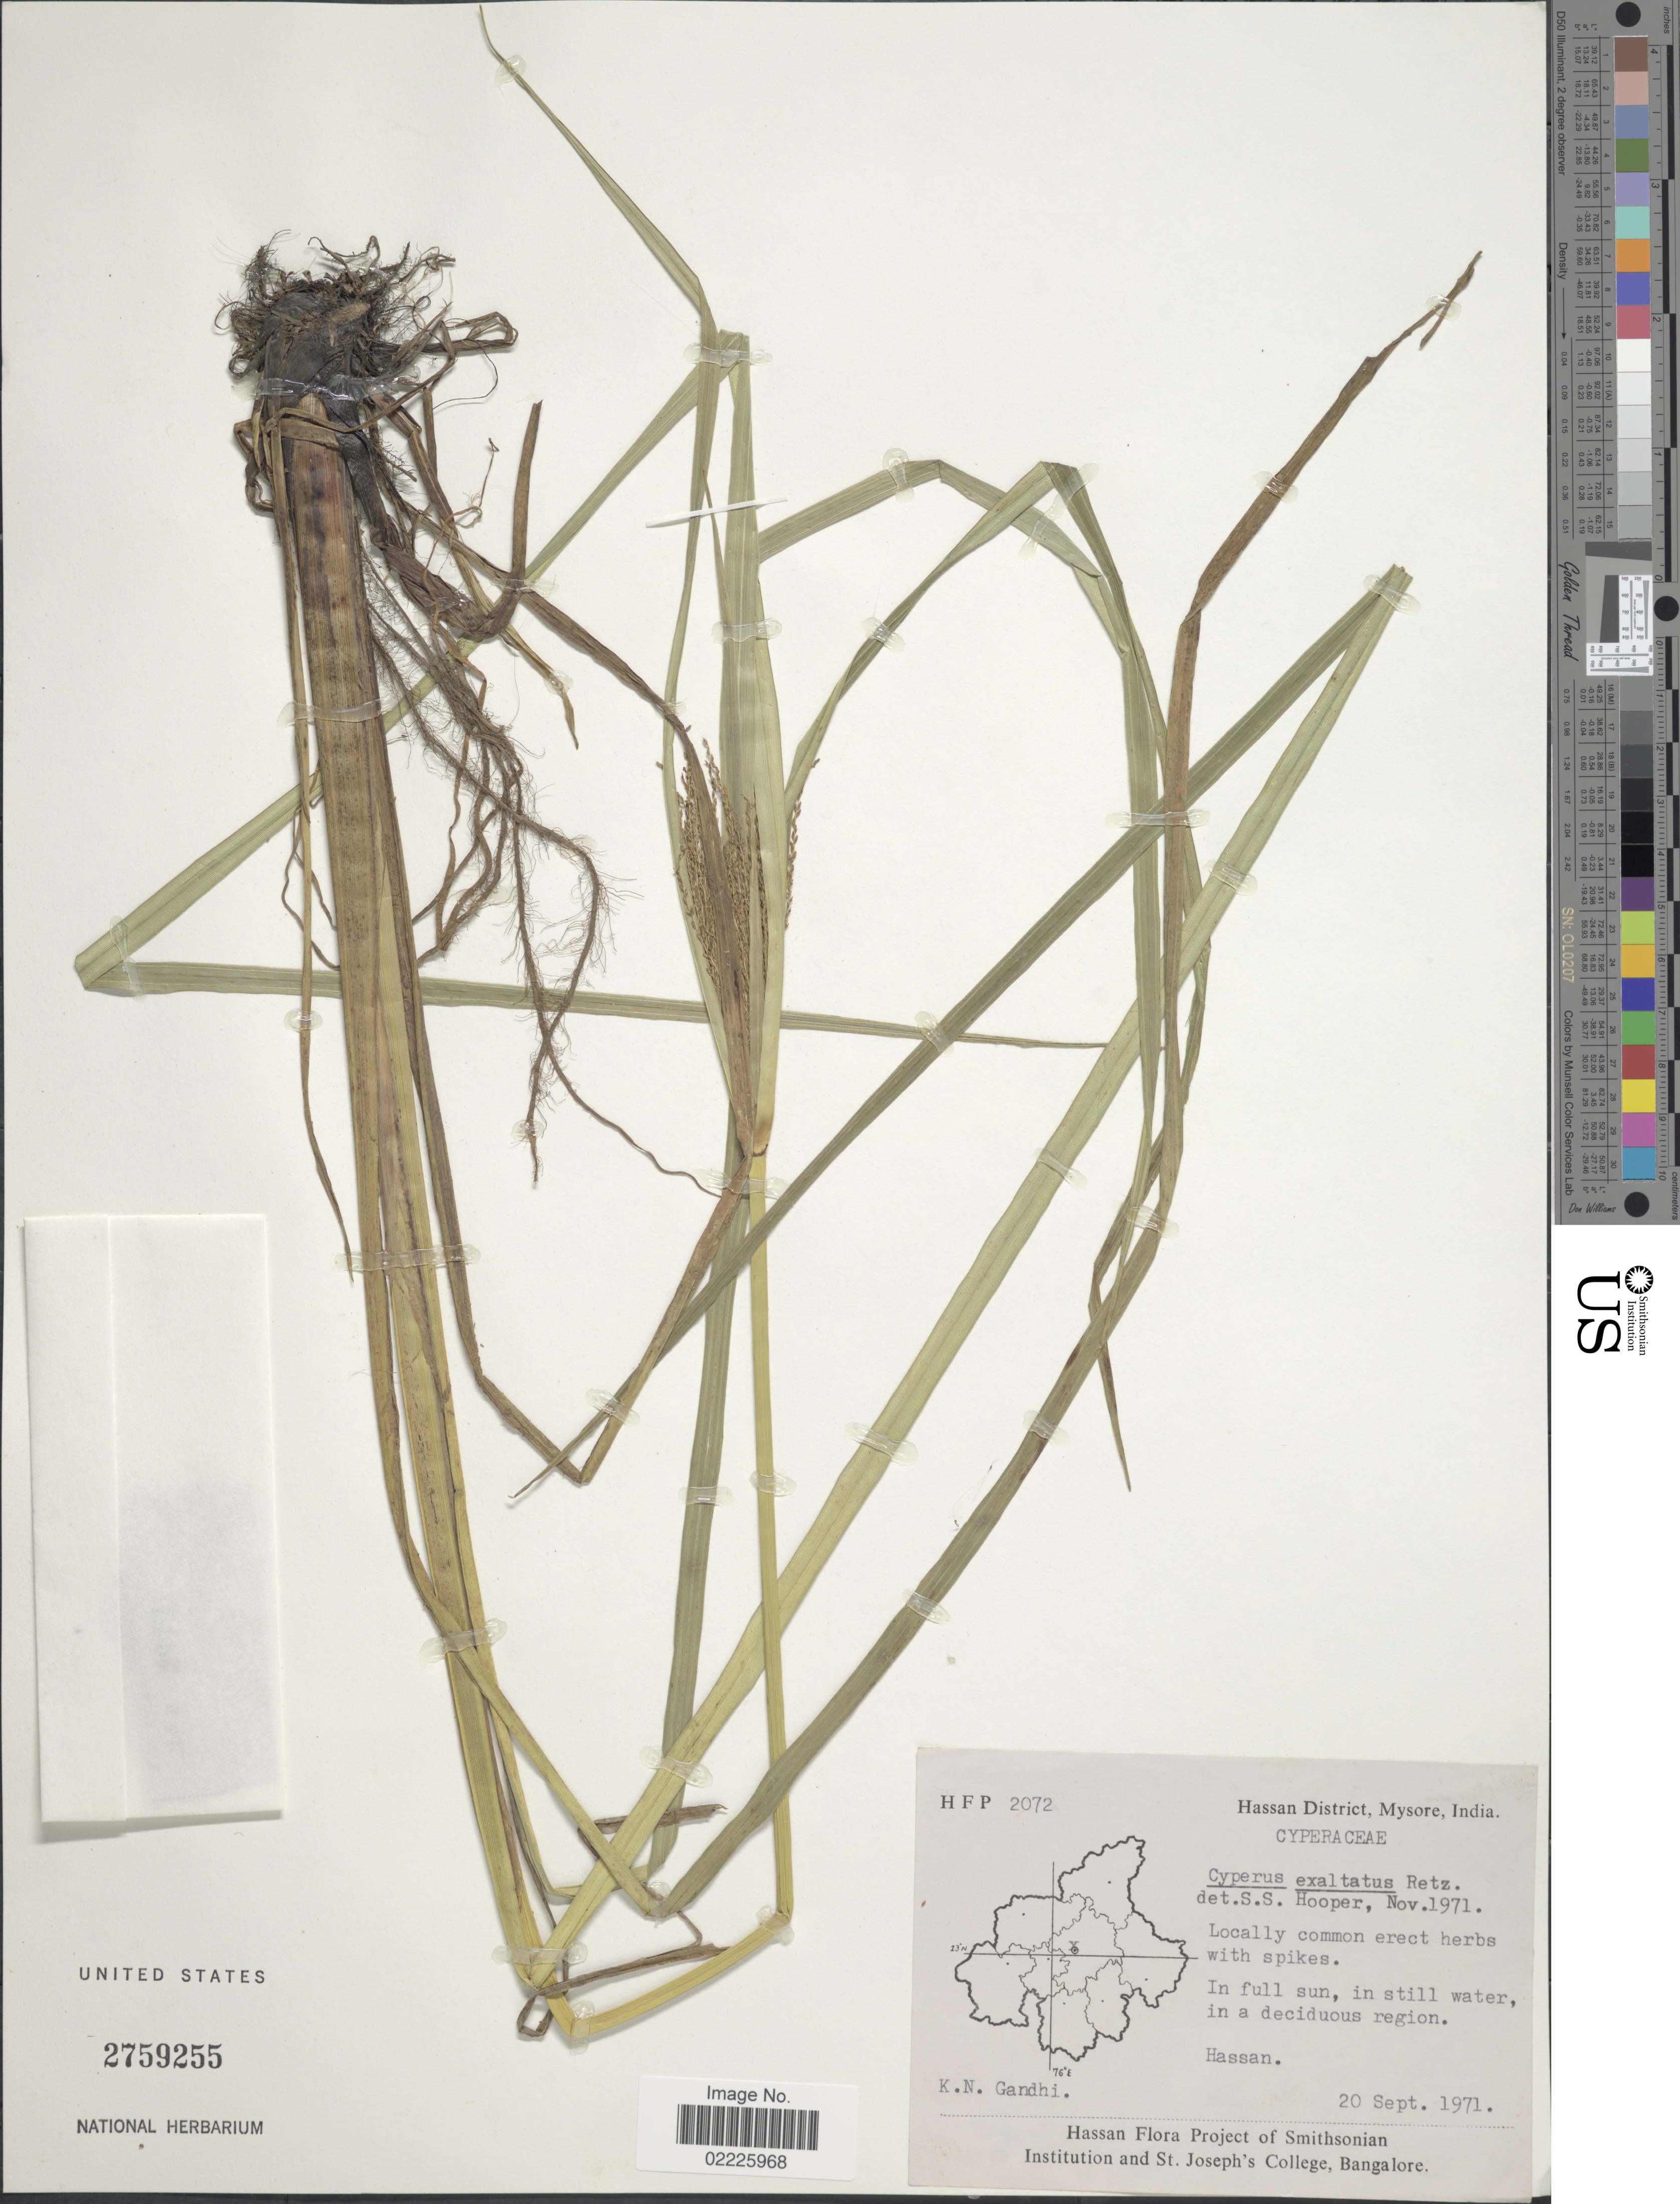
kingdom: Plantae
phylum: Tracheophyta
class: Liliopsida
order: Poales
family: Cyperaceae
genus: Cyperus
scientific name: Cyperus exaltatus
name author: Retz.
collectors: K. N. Gandhi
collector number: HFP 2071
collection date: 1971-09-20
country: India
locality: Hassan District, Mysore, Hassan, in a deciduous region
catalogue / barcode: US 2759255